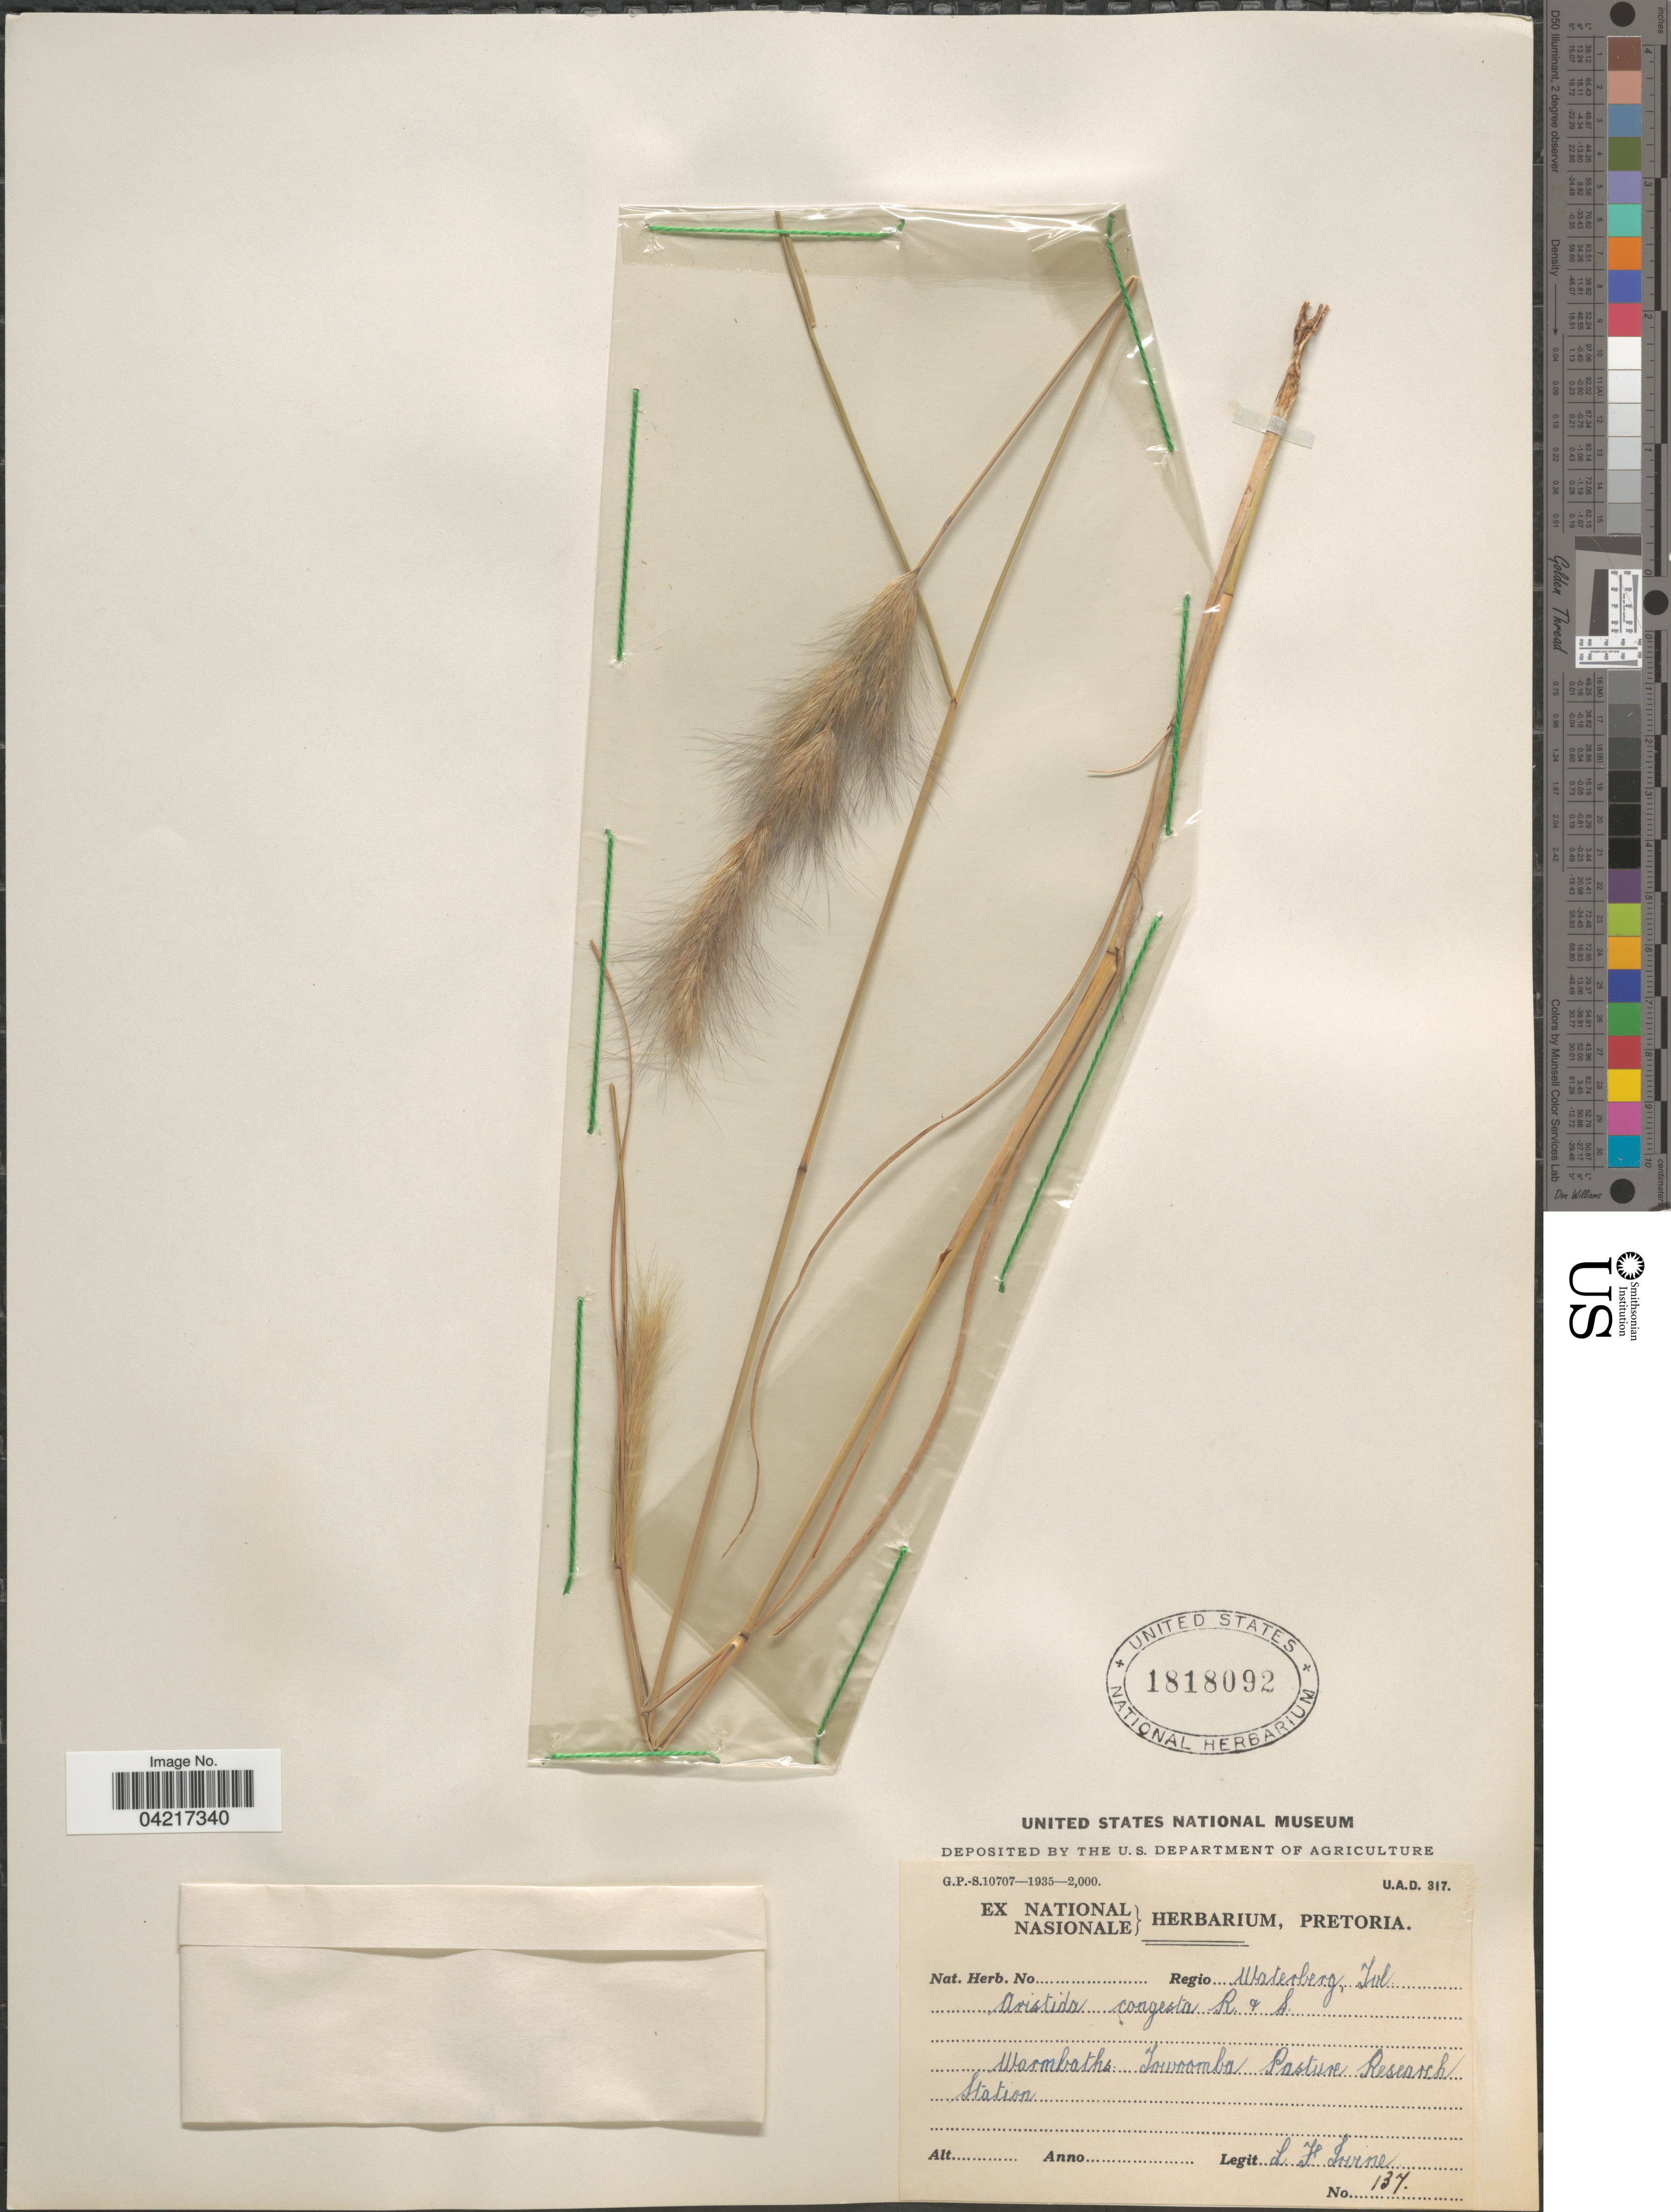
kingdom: Plantae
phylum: Tracheophyta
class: Liliopsida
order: Poales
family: Poaceae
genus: Aristida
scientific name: Aristida congesta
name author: Roem. & Schult.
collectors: L. Irvine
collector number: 137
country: South Africa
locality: Regio Waterberg, Tvl. Warmbaths- Towoomba Pasture Research Station.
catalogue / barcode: US 1818092